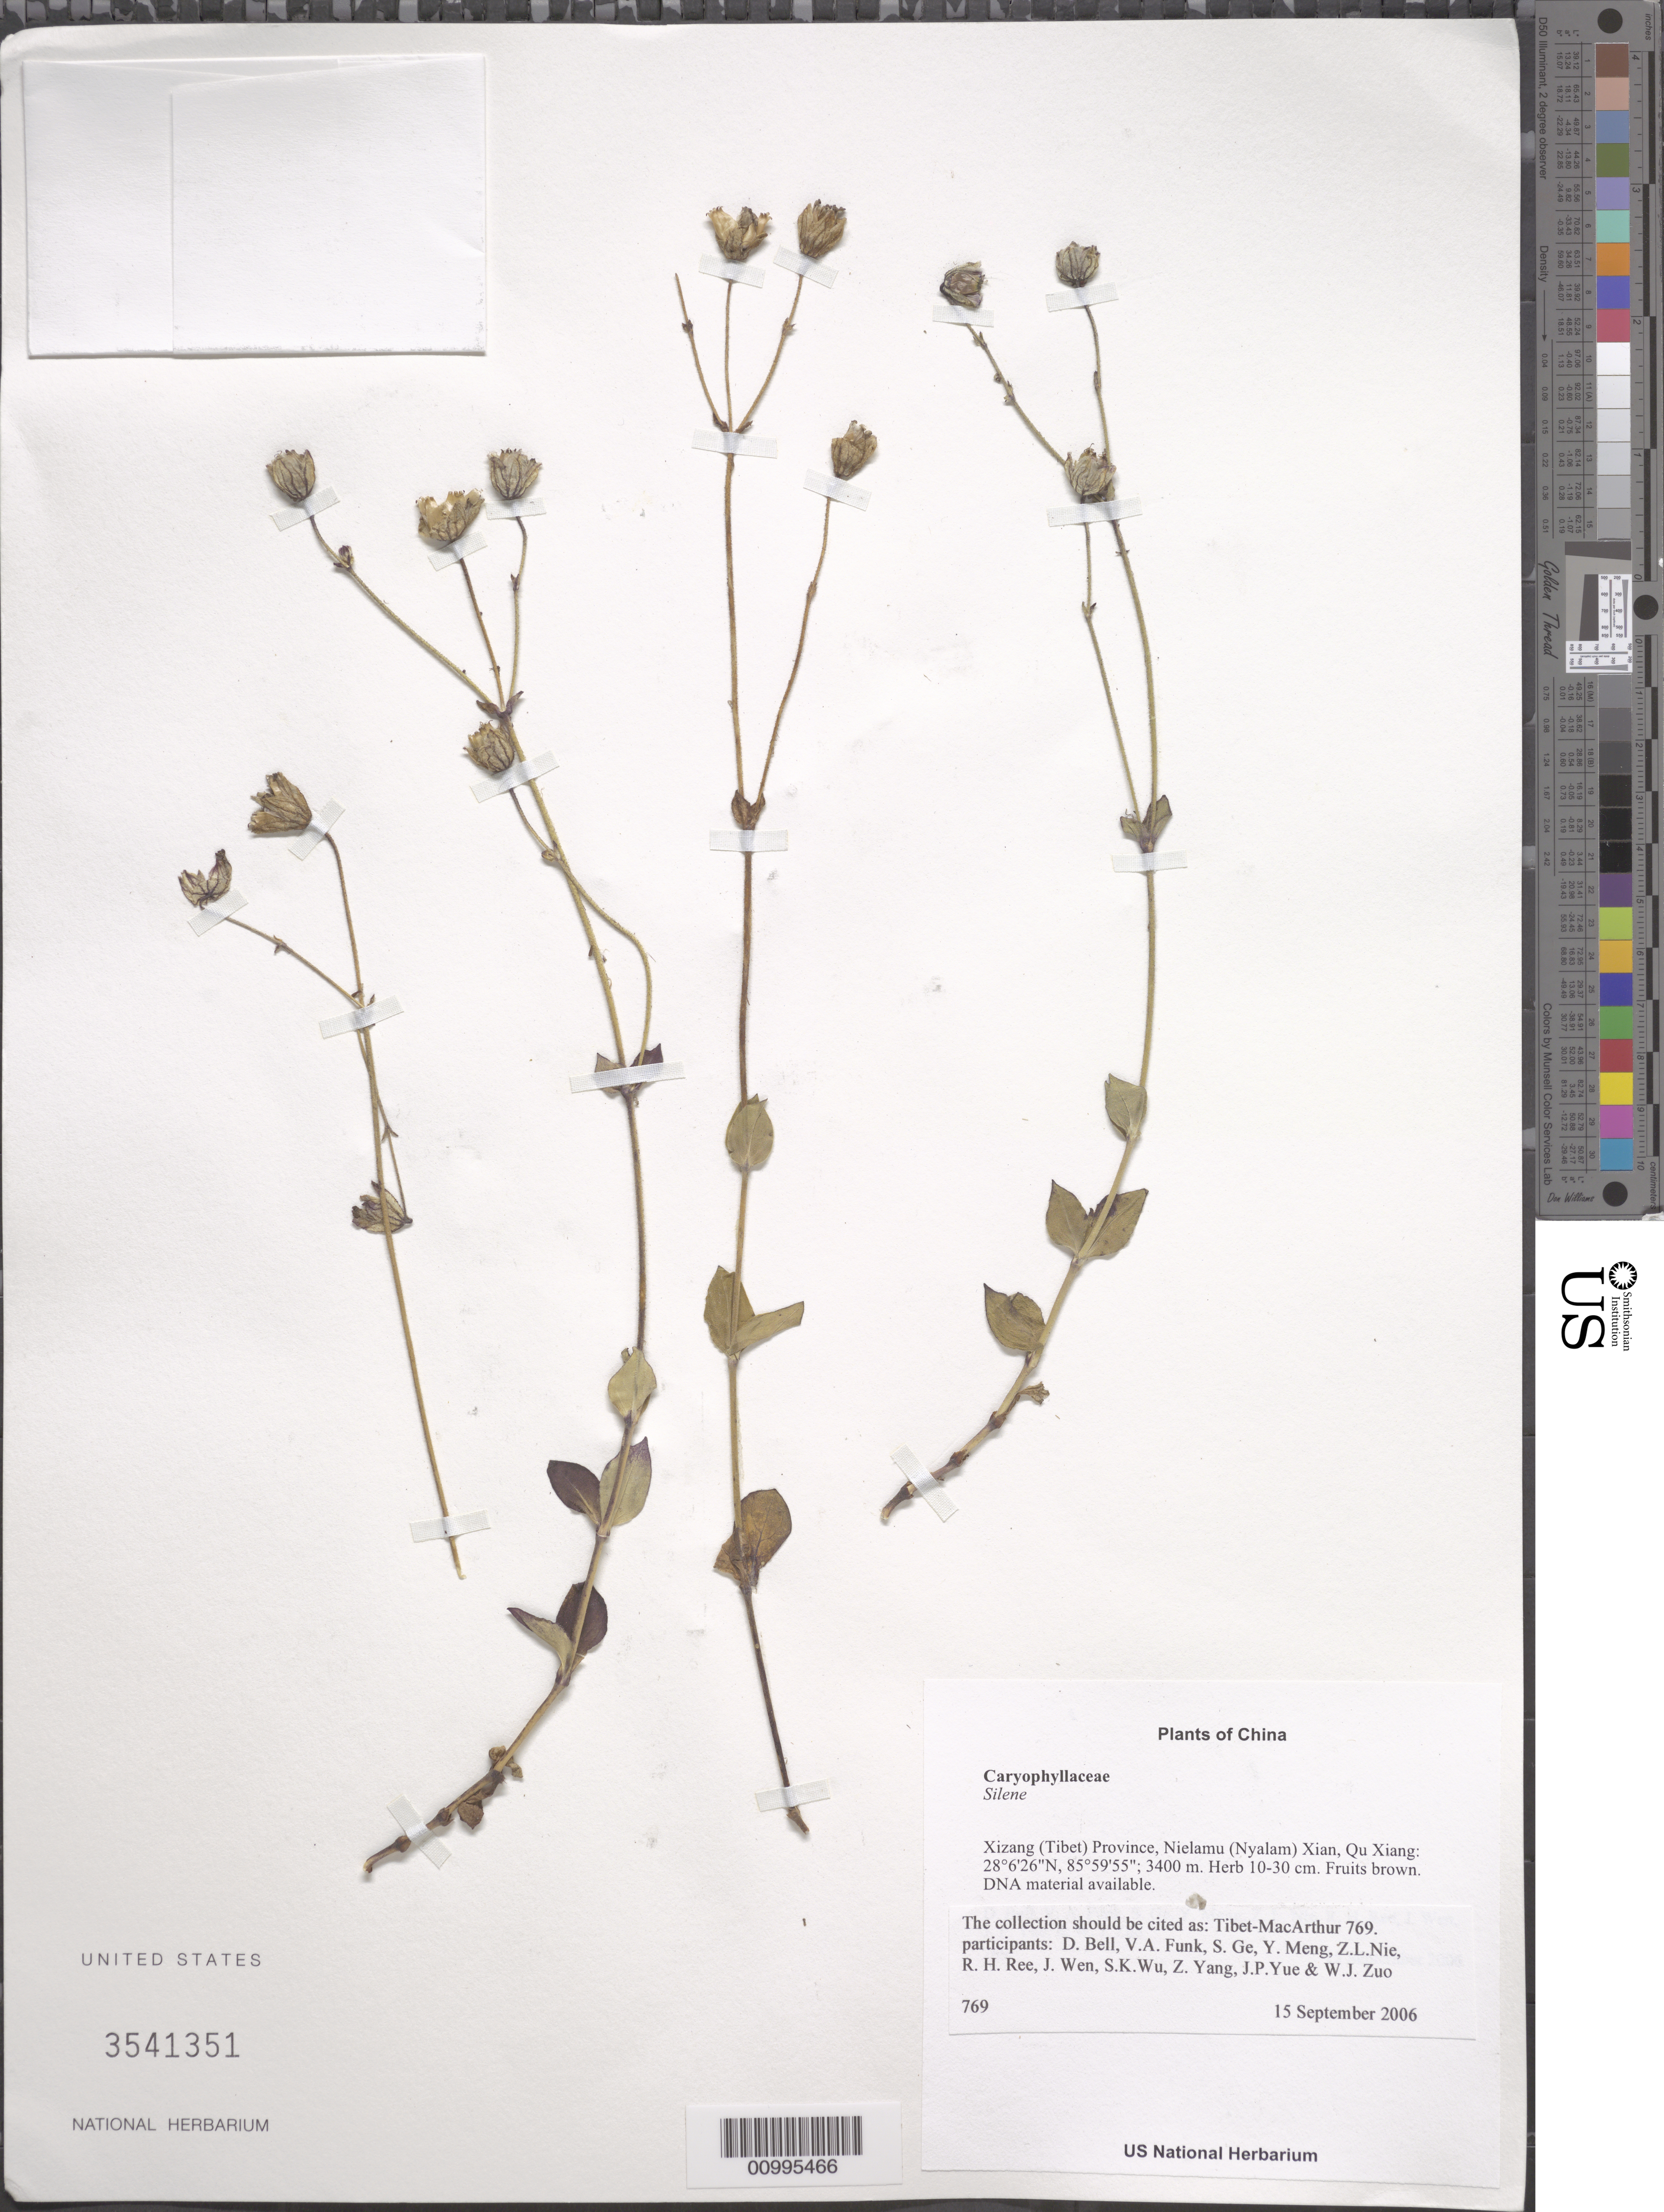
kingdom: Plantae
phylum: Tracheophyta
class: Magnoliopsida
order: Caryophyllales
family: Caryophyllaceae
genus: Silene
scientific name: Silene sp.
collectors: Tibet-MacArthur, D. A. Bell, V. Funk, S. Ge, Y. Meng, Z. Nie, R. Ree, J. Wen, J. Yue & W. Zuo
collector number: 769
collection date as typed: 15 Sep 2006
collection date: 2006-09-15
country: China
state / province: Xizang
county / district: Nielamu (Nyalam) Xian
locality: Qu Xiang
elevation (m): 3400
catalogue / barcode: US 3541351